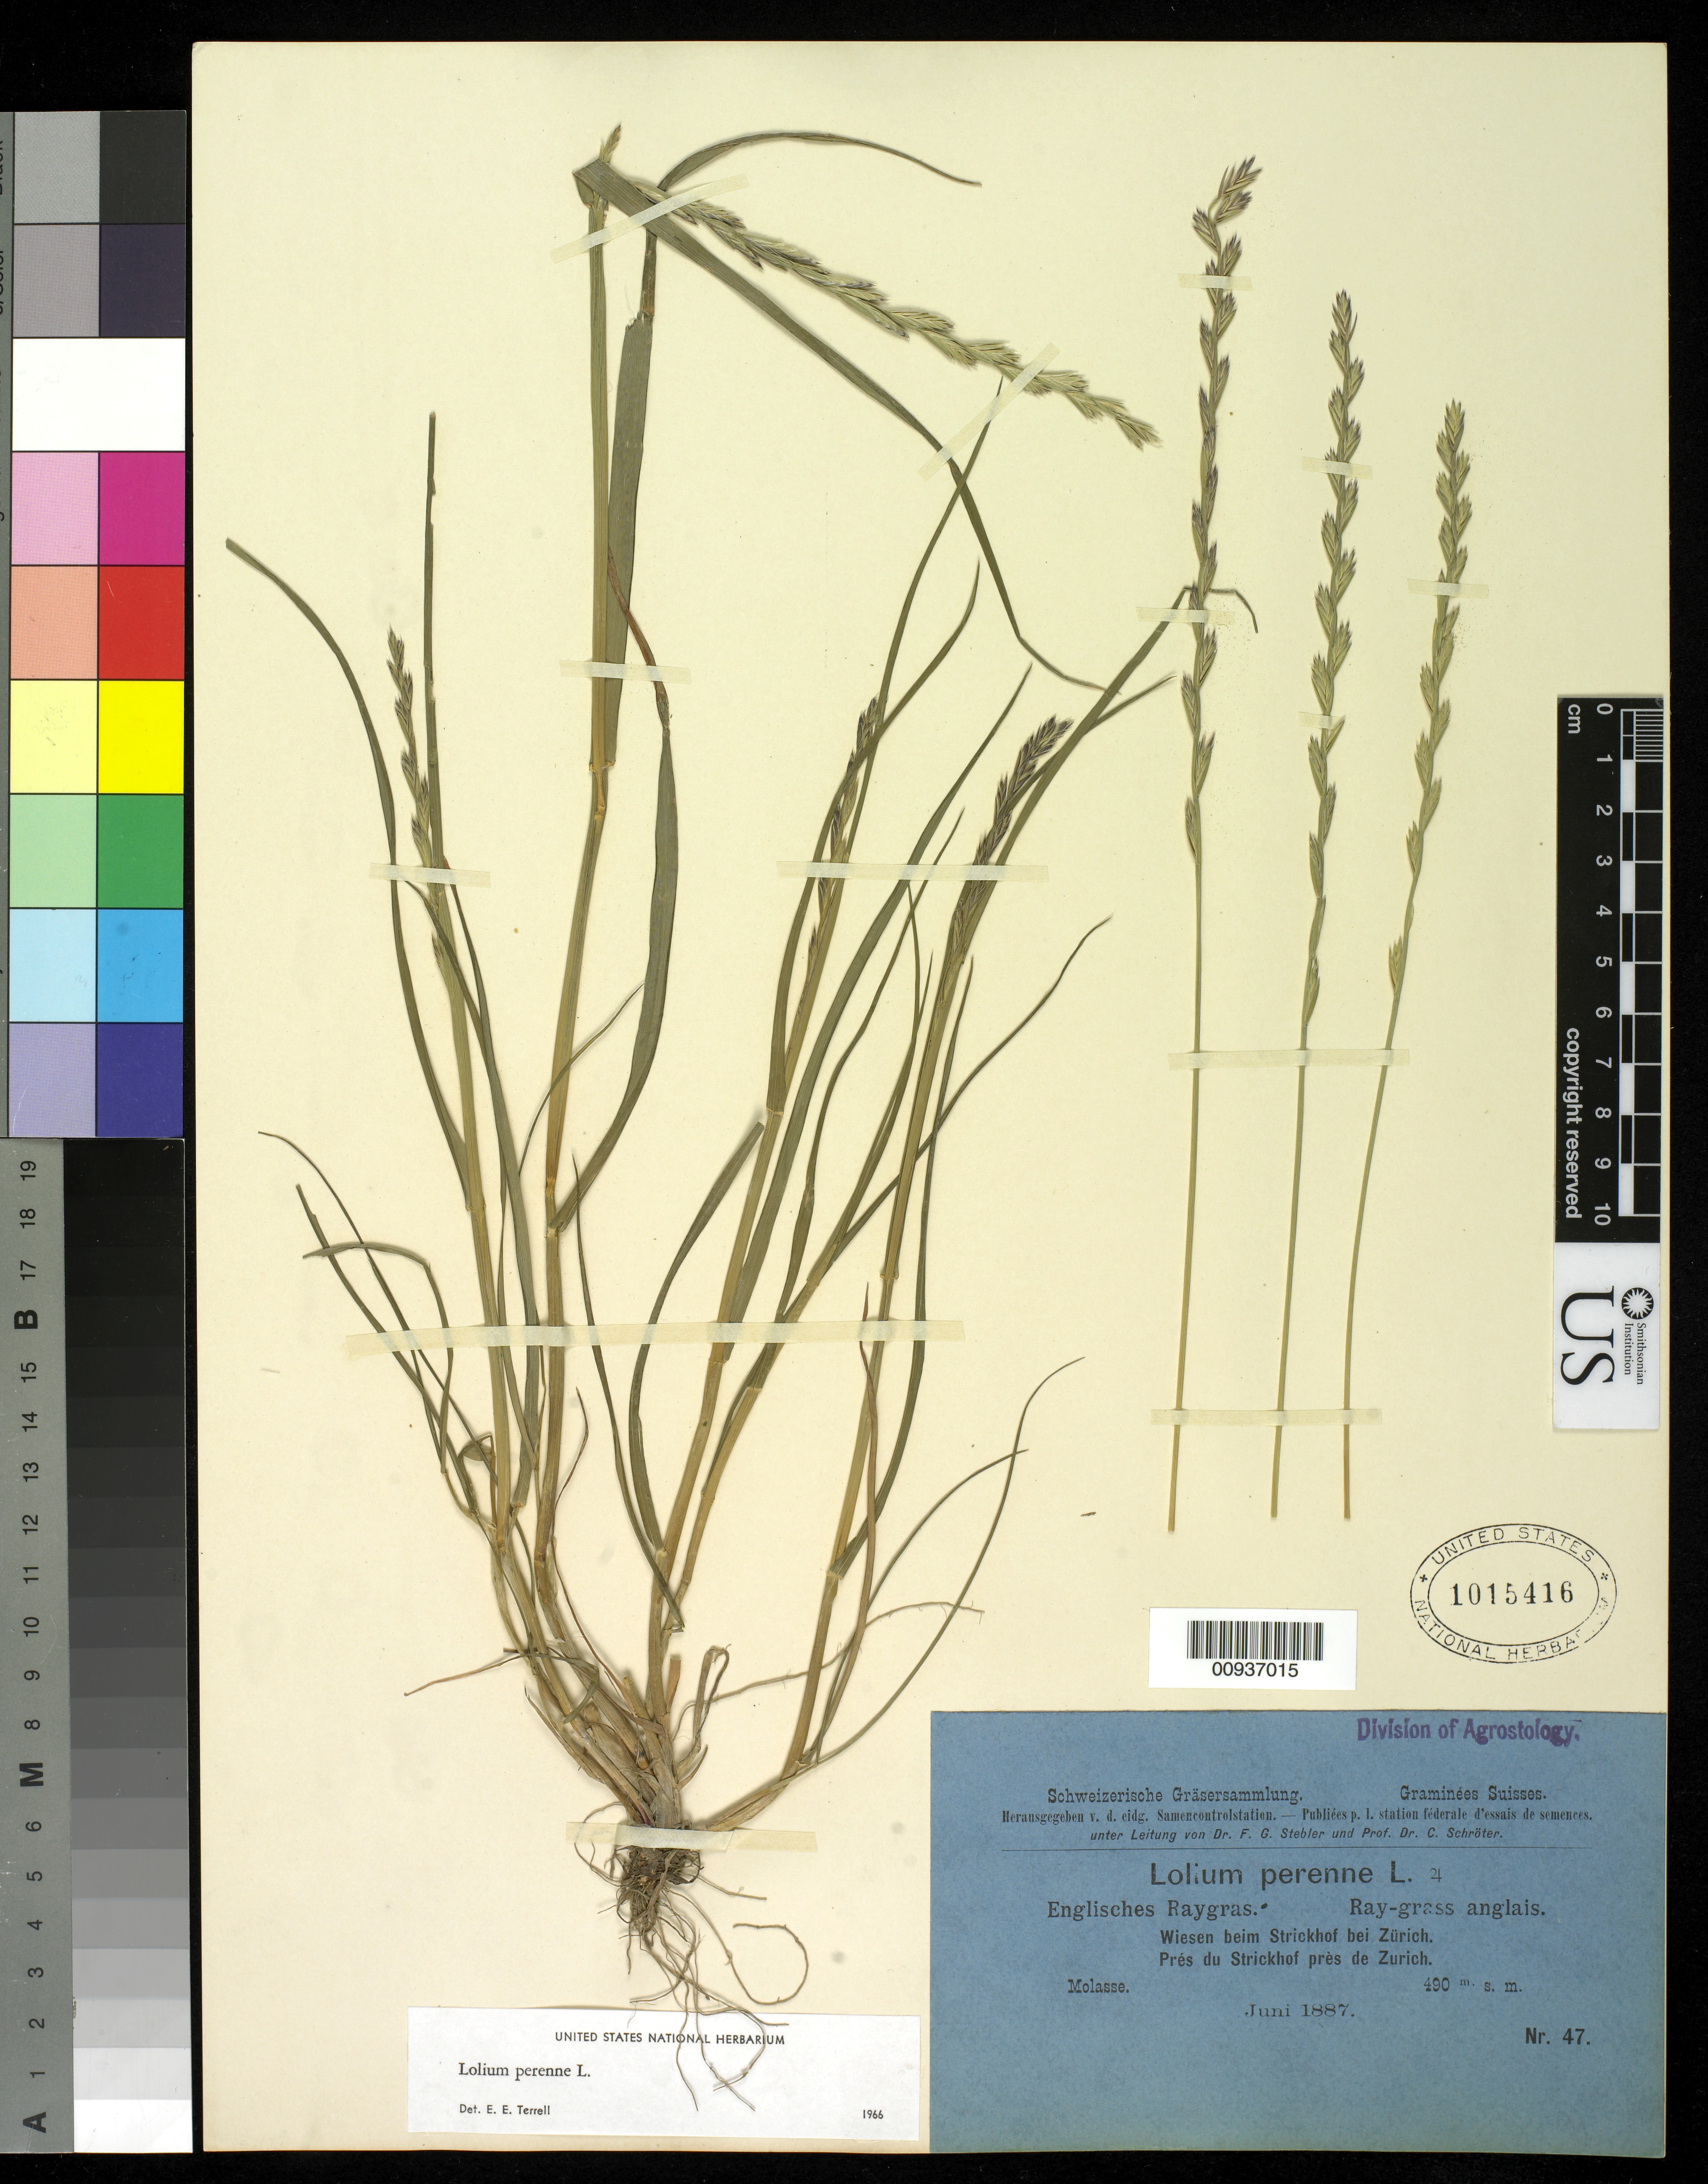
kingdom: Plantae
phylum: Tracheophyta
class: Liliopsida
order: Poales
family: Poaceae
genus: Lolium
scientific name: Lolium perenne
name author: L.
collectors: Stebler, F.G. & Schröter, C.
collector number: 47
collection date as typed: Jun 1887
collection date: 1887-06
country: Germany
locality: Between samencontrolstation and public station 1 federale d'essais de semences.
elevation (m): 490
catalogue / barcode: US 1015416